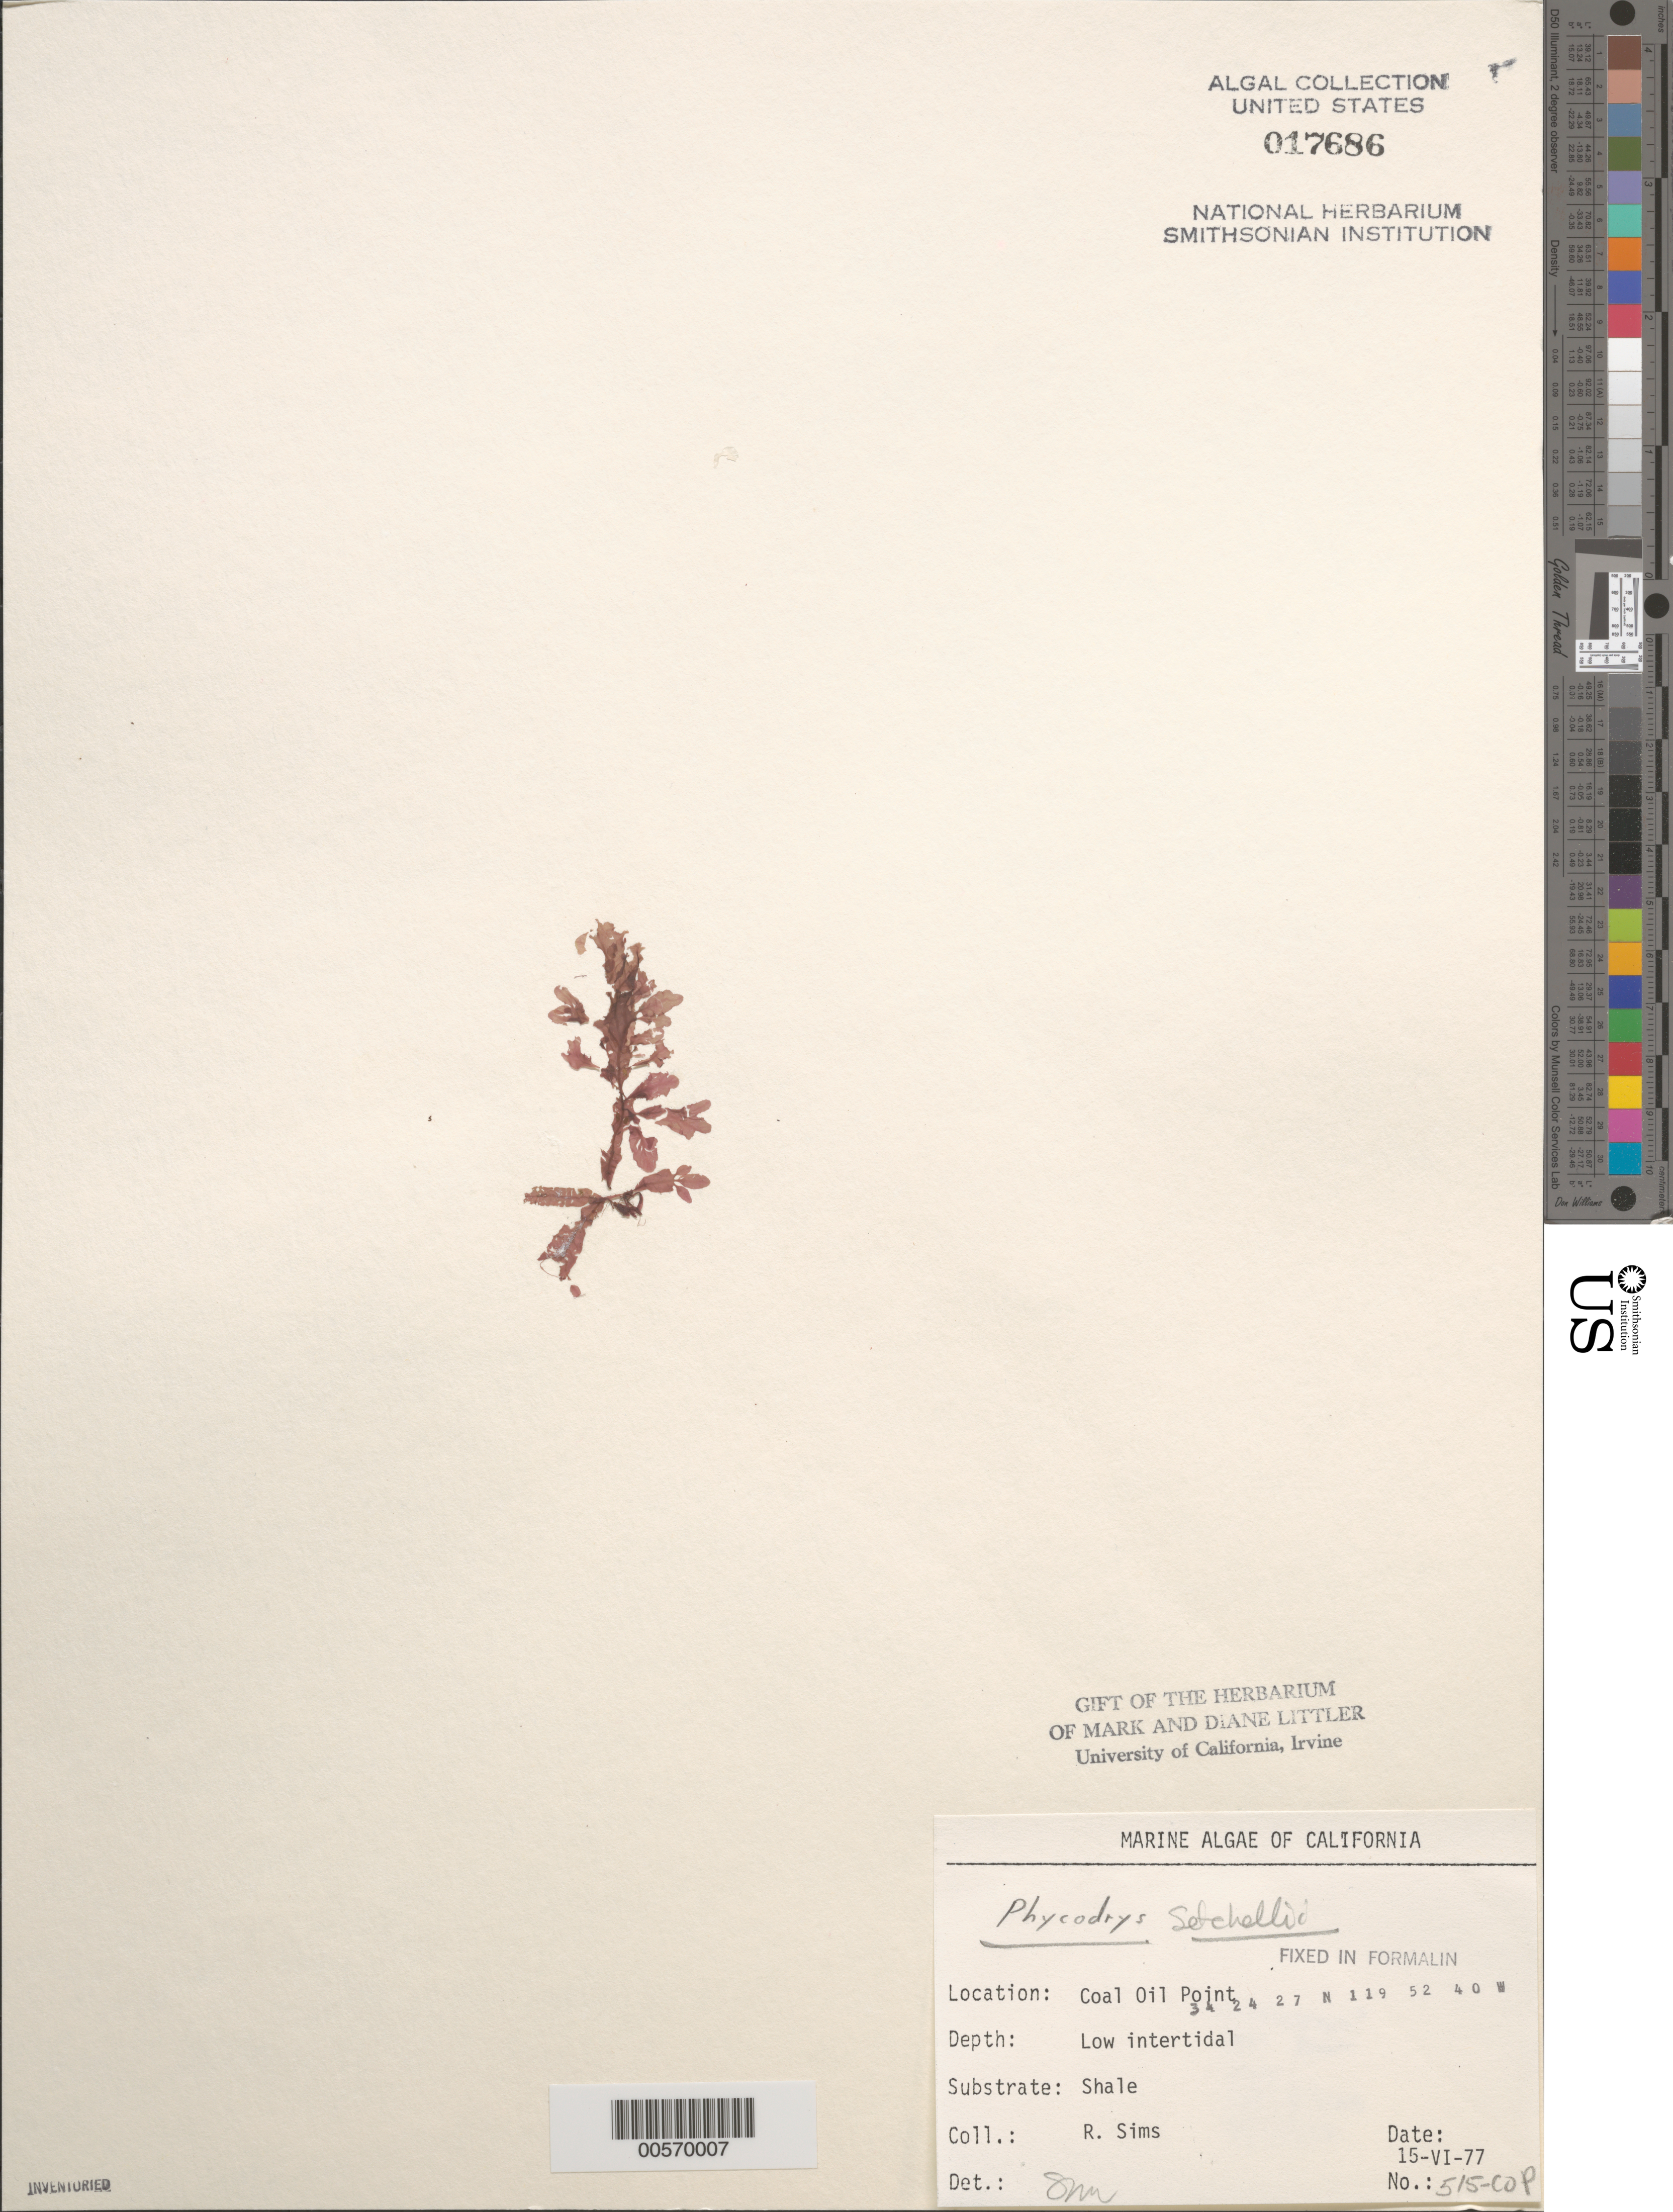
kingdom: Plantae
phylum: Rhodophyta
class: Florideophyceae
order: Ceramiales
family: Delesseriaceae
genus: Phycodrys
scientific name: Phycodrys setchellii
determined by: Murray, S. N.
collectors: R. H. Sims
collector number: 515-cop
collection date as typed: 15 Jun 1977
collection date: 1977-06-15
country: United States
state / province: California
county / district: Santa Barbara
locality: Coal Oil Point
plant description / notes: BLM-SOCALBIGHT Rocky Intertidal Survey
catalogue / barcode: US 17686